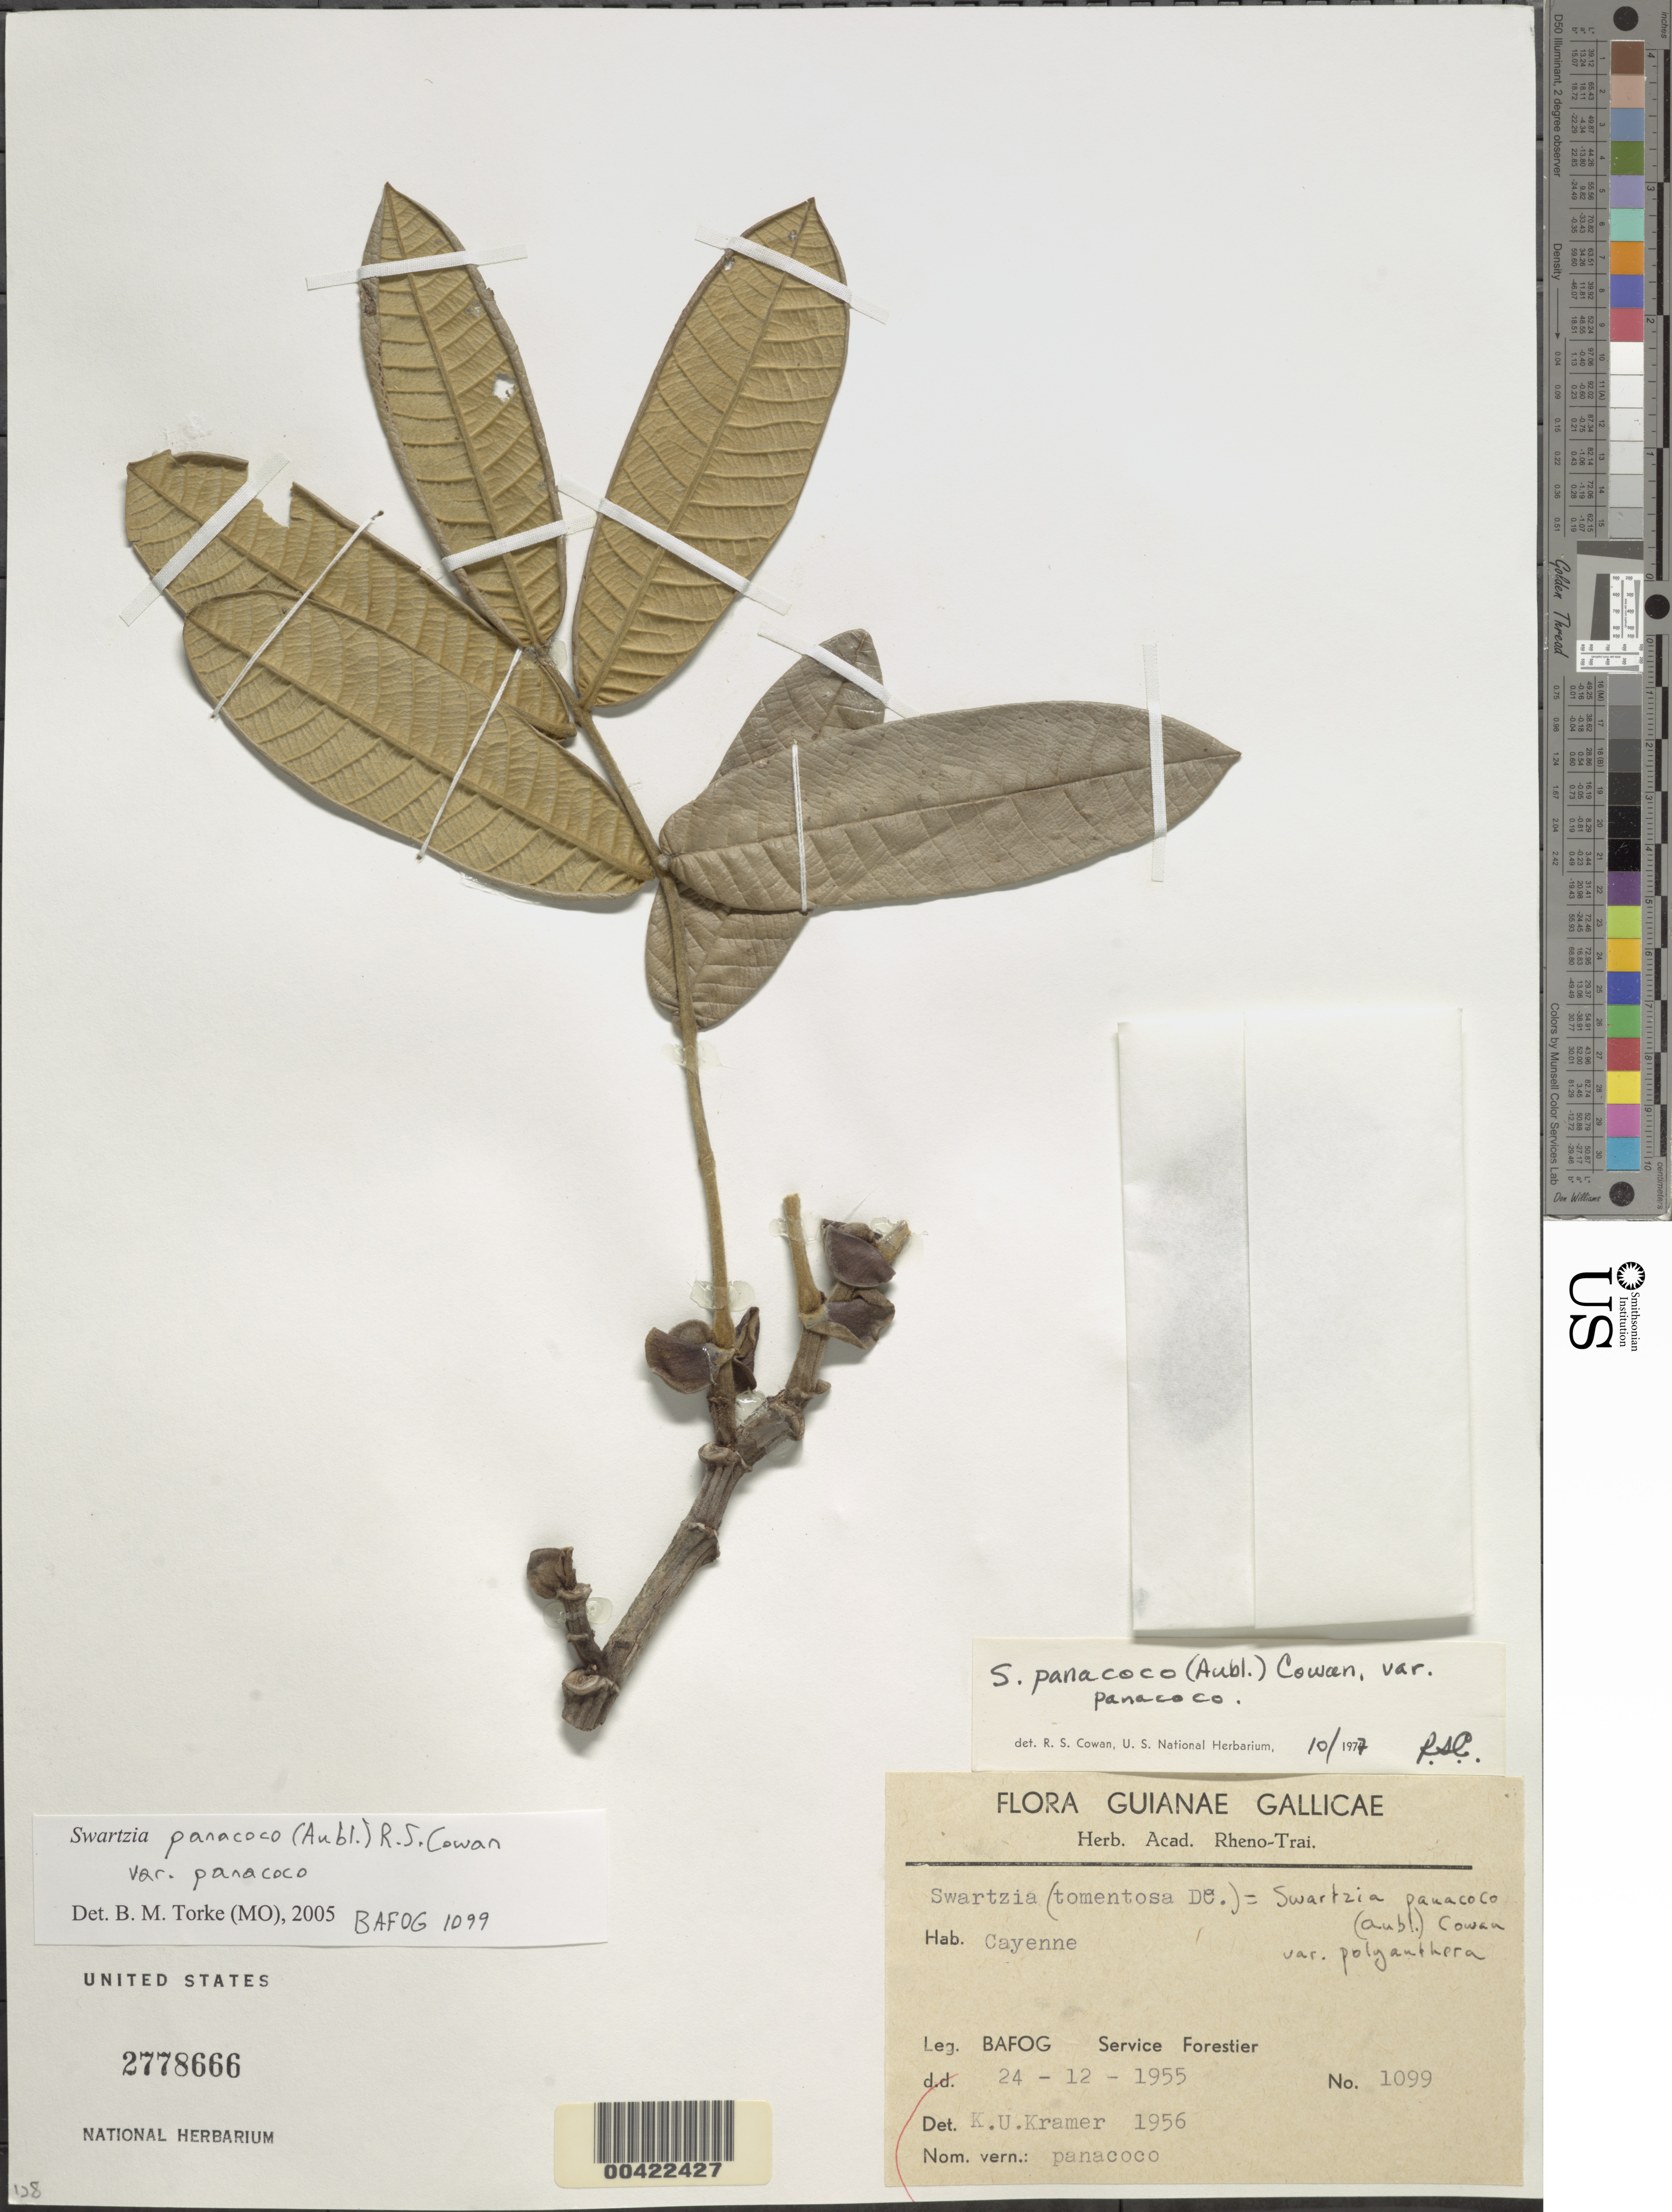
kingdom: Plantae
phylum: Tracheophyta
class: Magnoliopsida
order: Fabales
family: Fabaceae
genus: Swartzia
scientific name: Swartzia panacoco var. panacoco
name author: (Aubl.) R.S. Cowan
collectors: B.A.F.O.G., Service Forestier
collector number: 1099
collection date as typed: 24 Dec 1955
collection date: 1955-12-24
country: French Guiana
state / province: Cayenne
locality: Cayenne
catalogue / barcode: US 2778666